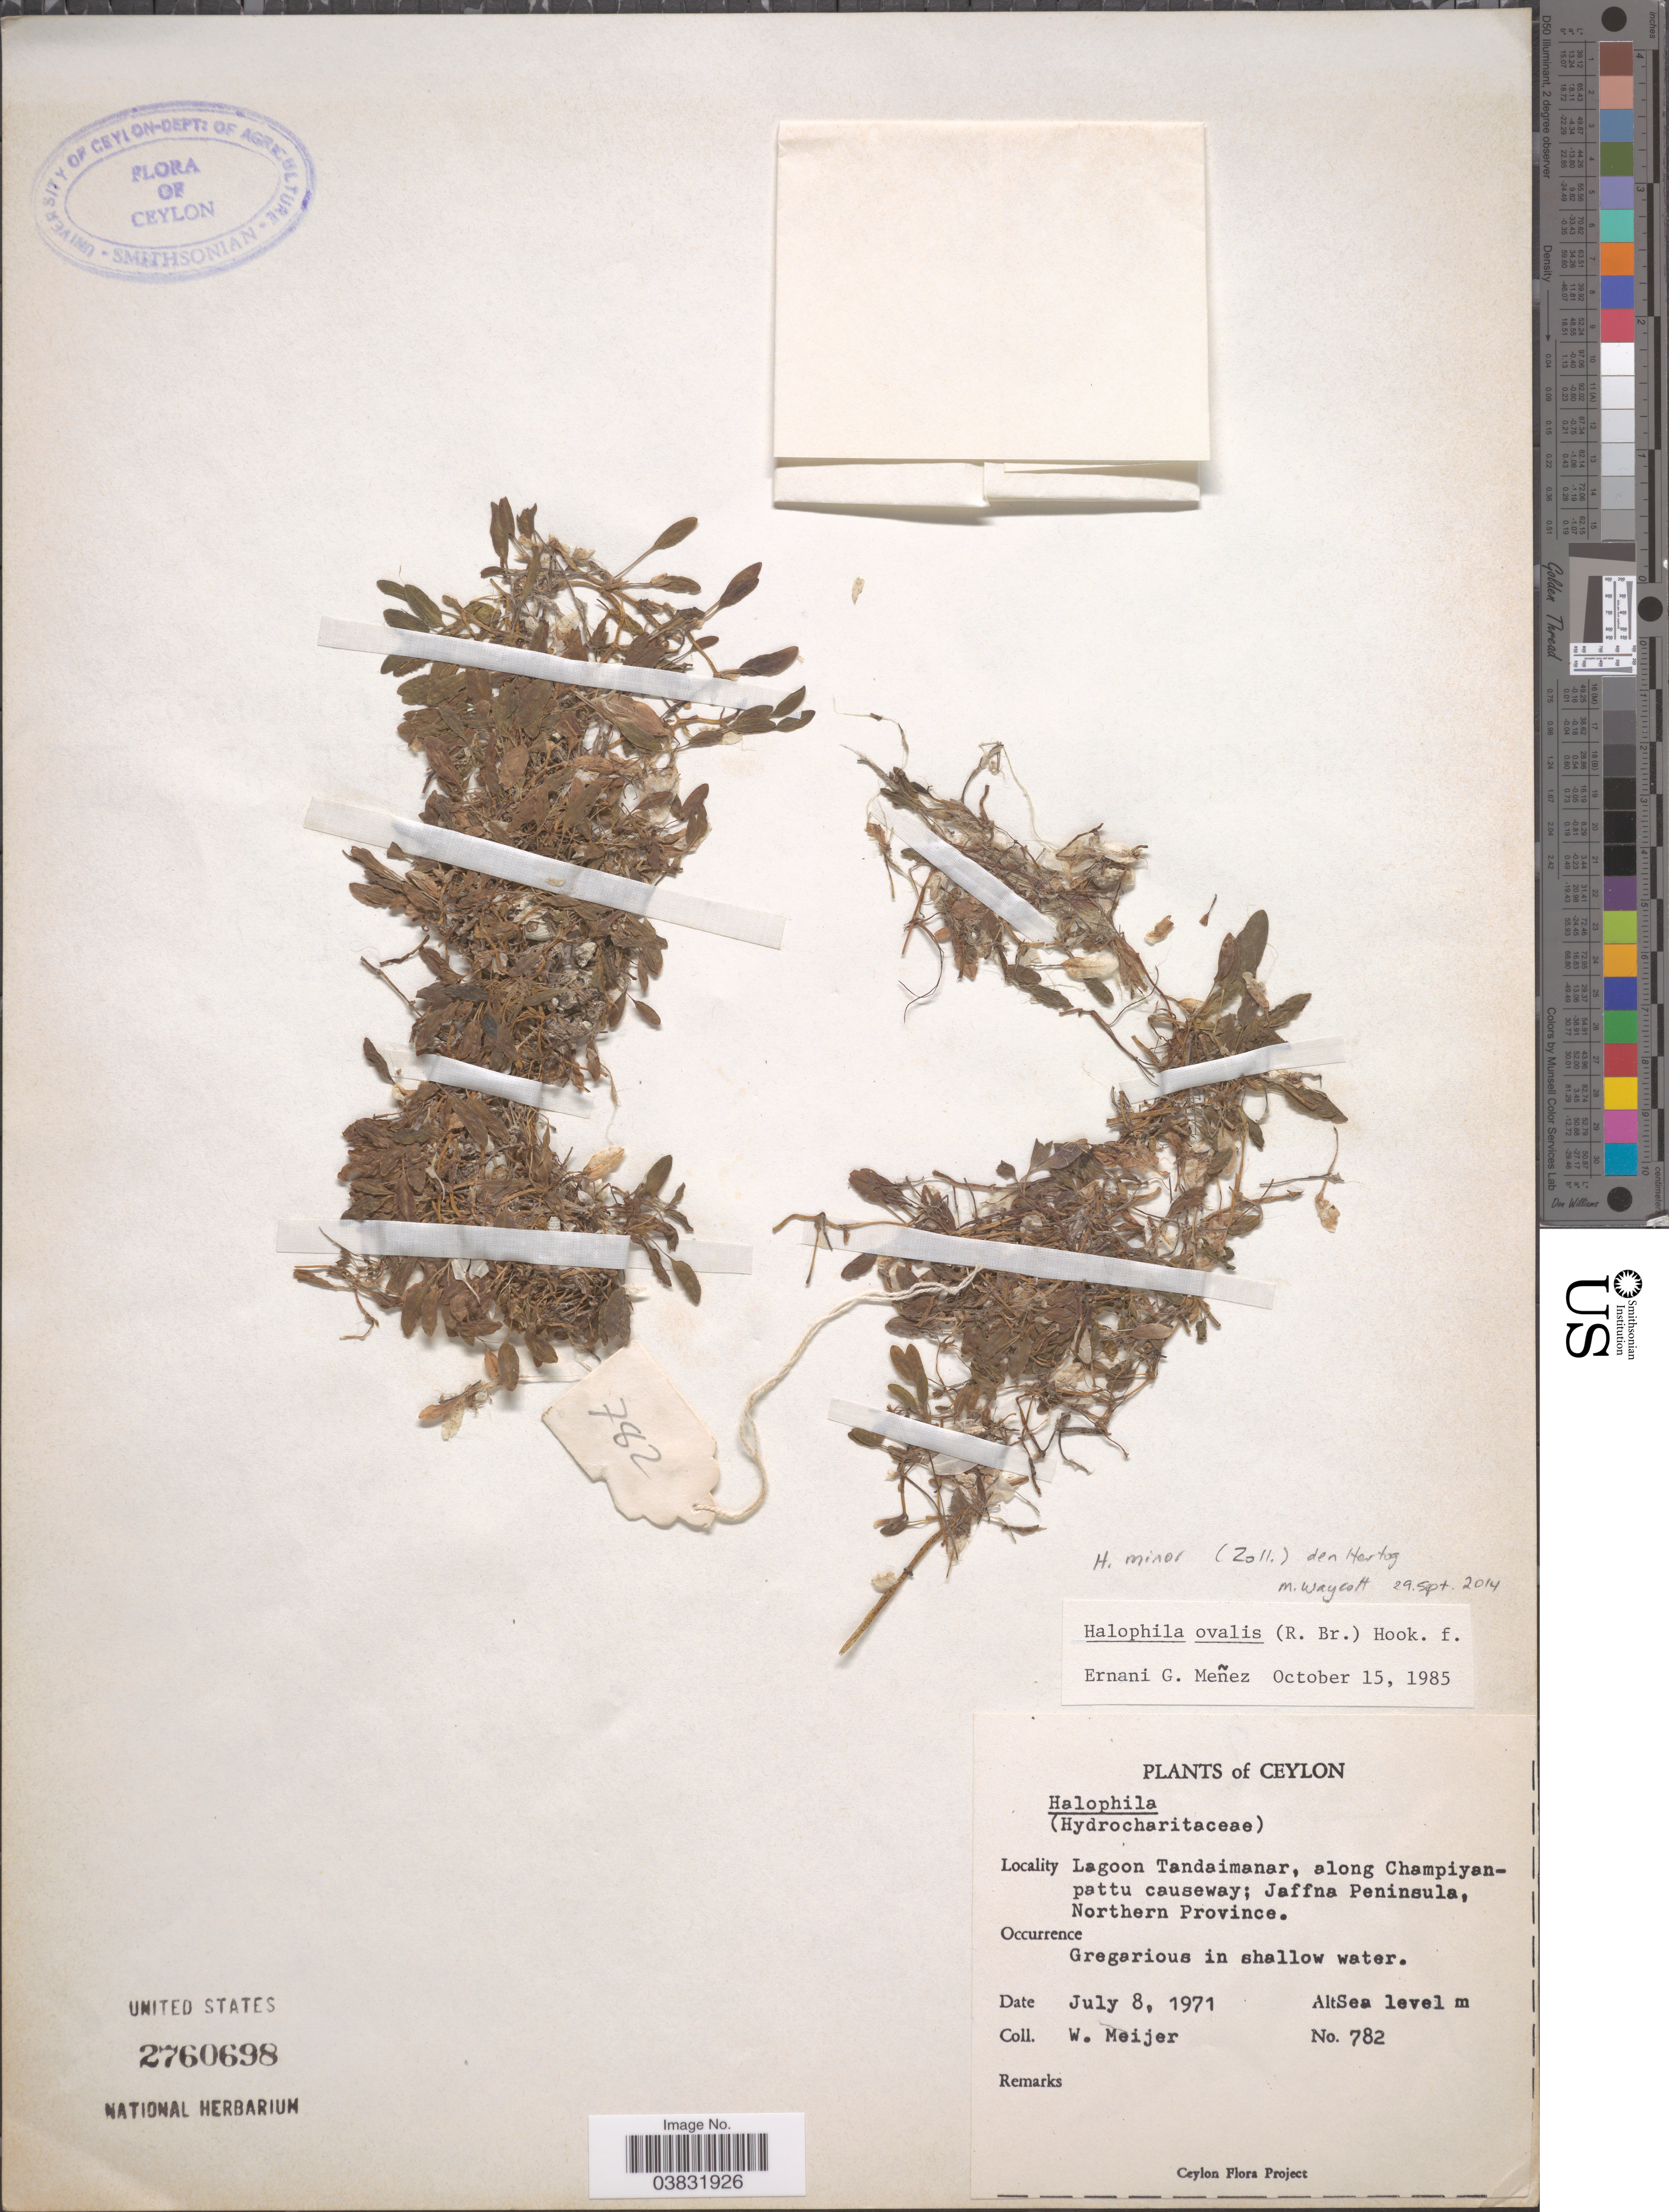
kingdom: Plantae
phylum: Tracheophyta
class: Liliopsida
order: Alismatales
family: Hydrocharitaceae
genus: Halophila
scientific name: Halophila minor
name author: (Zoll.) Hartog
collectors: W. Meijer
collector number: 782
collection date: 1971-07-08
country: Sri Lanka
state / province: Northern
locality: Ceylon. Lagoon Tandaimanar, along Champiyanpattu causeway; Jaffna Peninsula.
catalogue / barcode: US 2760698